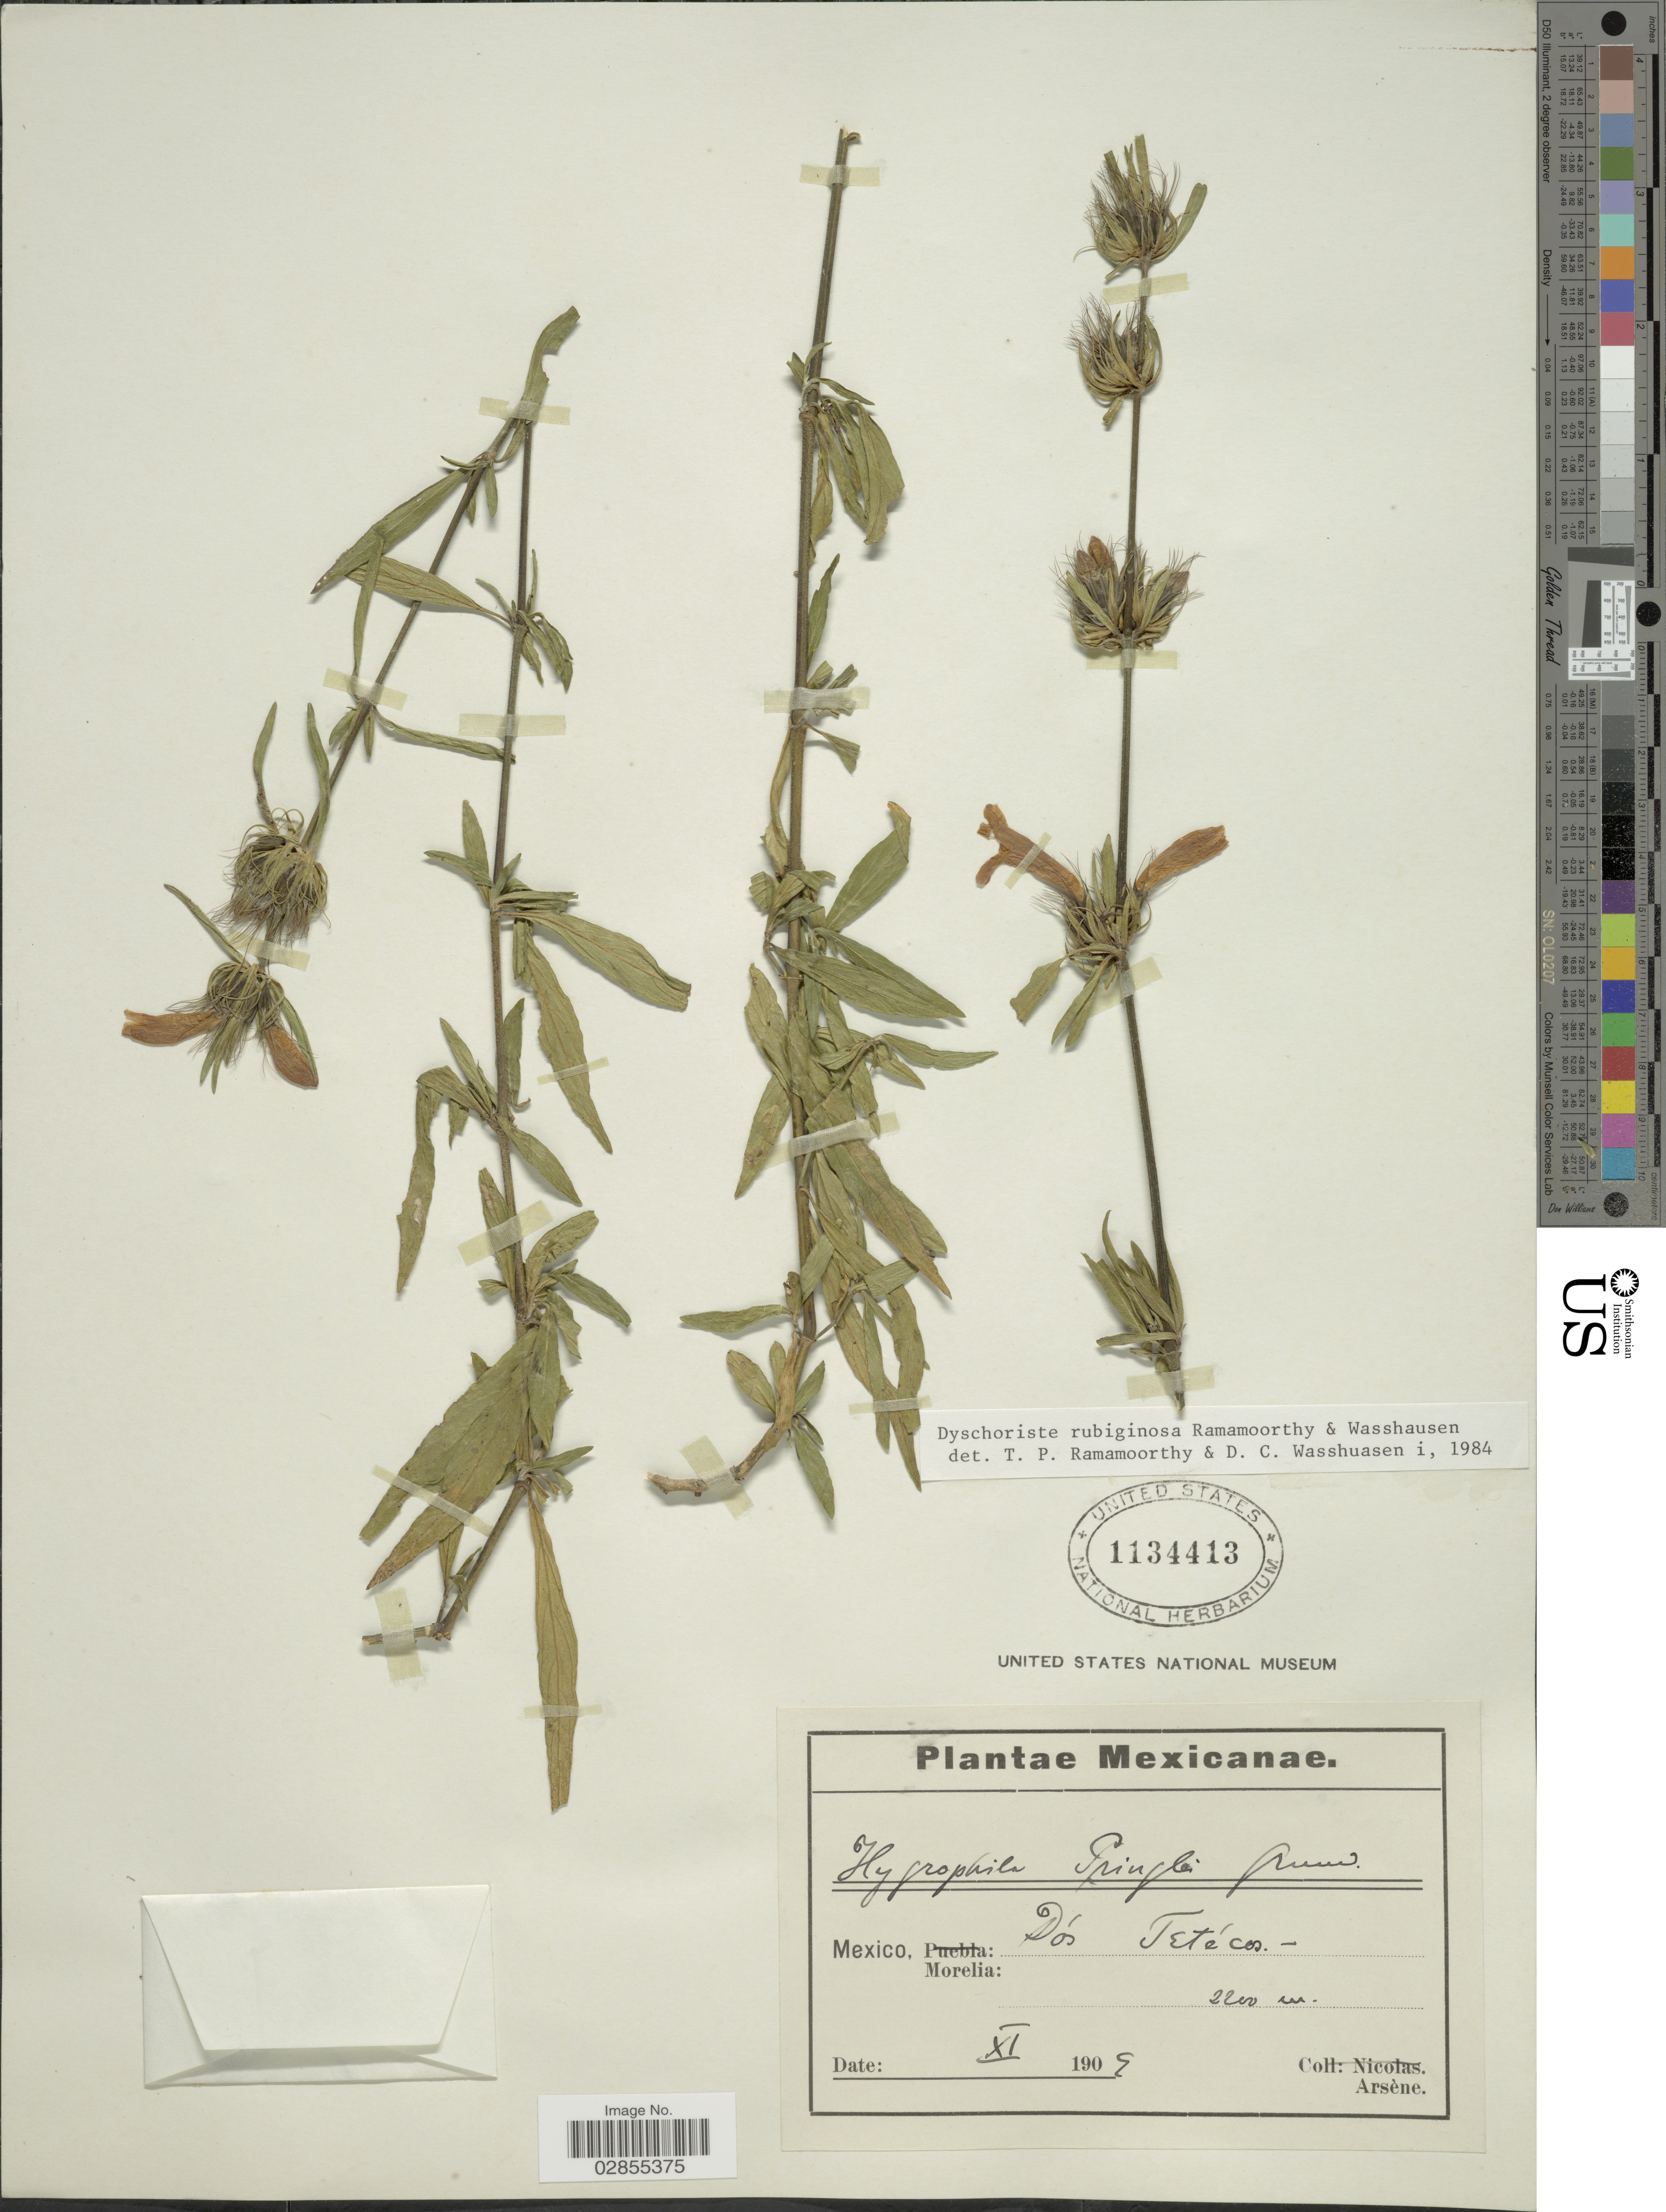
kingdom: Plantae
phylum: Tracheophyta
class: Magnoliopsida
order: Lamiales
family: Acanthaceae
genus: Dyschoriste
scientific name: Dyschoriste augustifolia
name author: Kuntze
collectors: -- Arsène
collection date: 1909-11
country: Mexico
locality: Dós Tetécos, Morelio.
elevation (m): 2200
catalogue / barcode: US 1134413